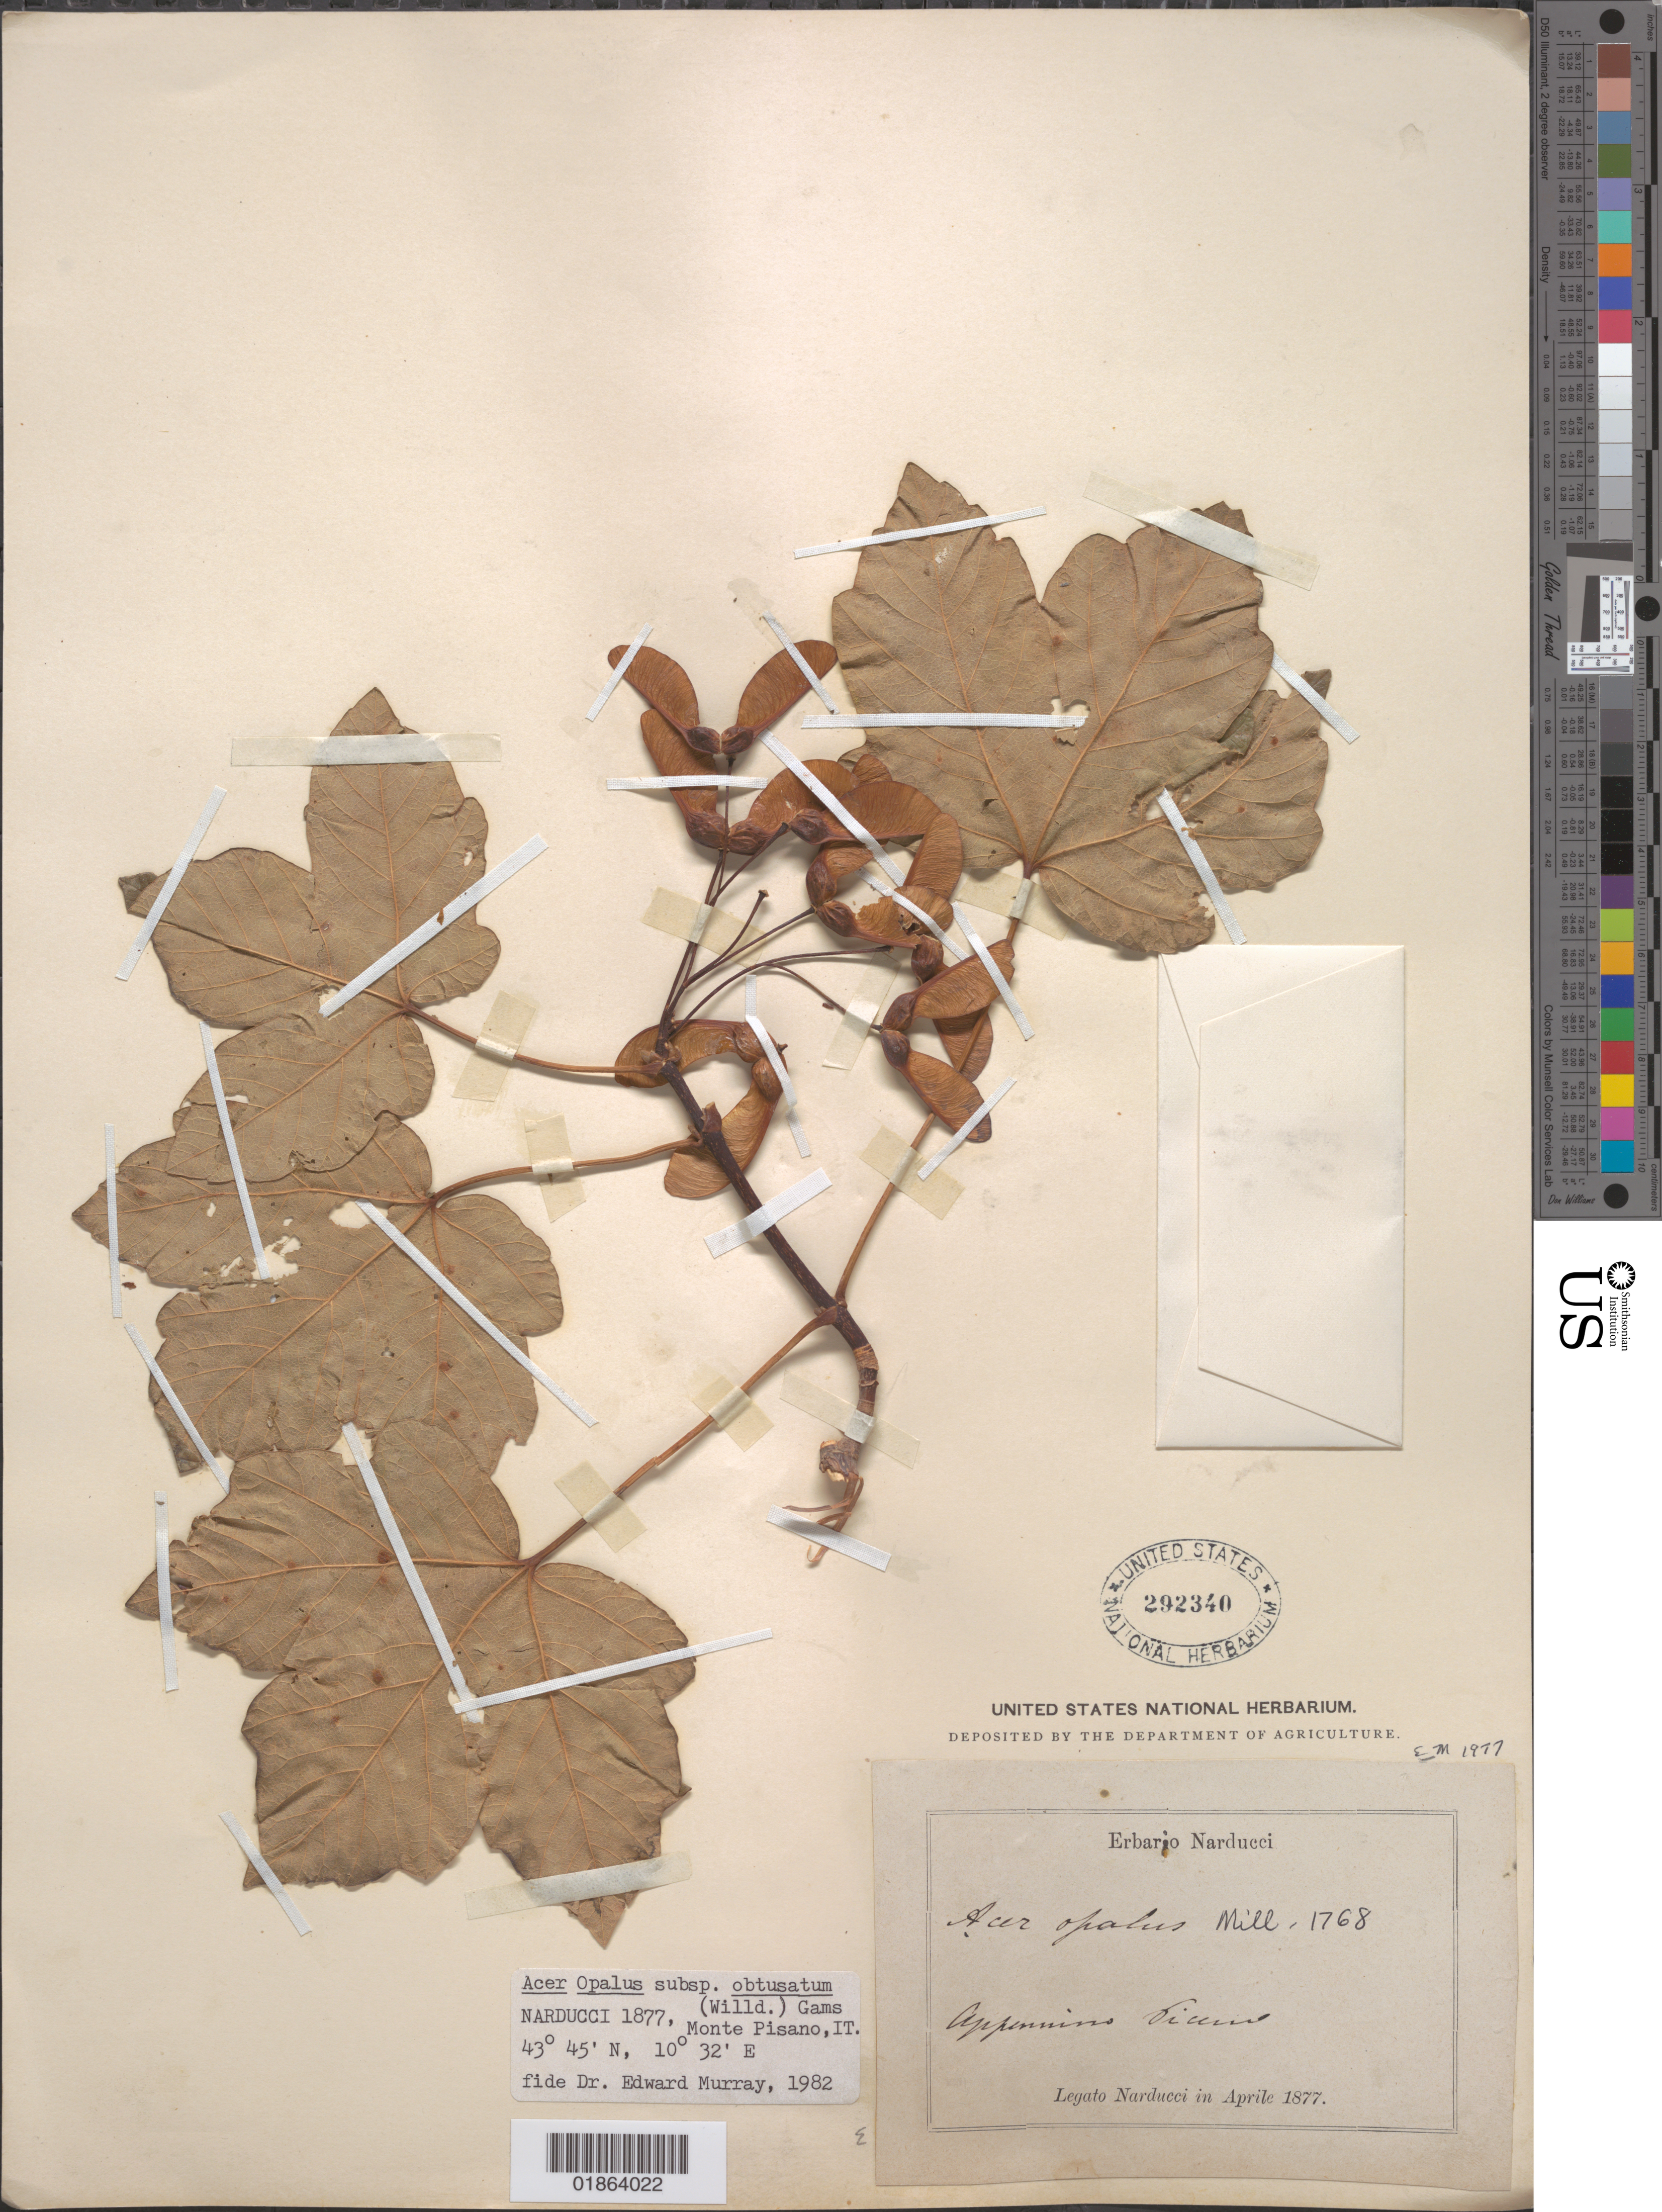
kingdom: Plantae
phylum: Tracheophyta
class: Magnoliopsida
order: Sapindales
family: Sapindaceae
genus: Acer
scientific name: Acer opalus subsp. obtusatum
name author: (Waldst. & Kit. ex Willd.) Gams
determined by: Murray, Edward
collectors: -. Narducci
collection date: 1877-04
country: Italy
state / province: Piedmont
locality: Monte Pisano [?]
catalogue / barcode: US 292340